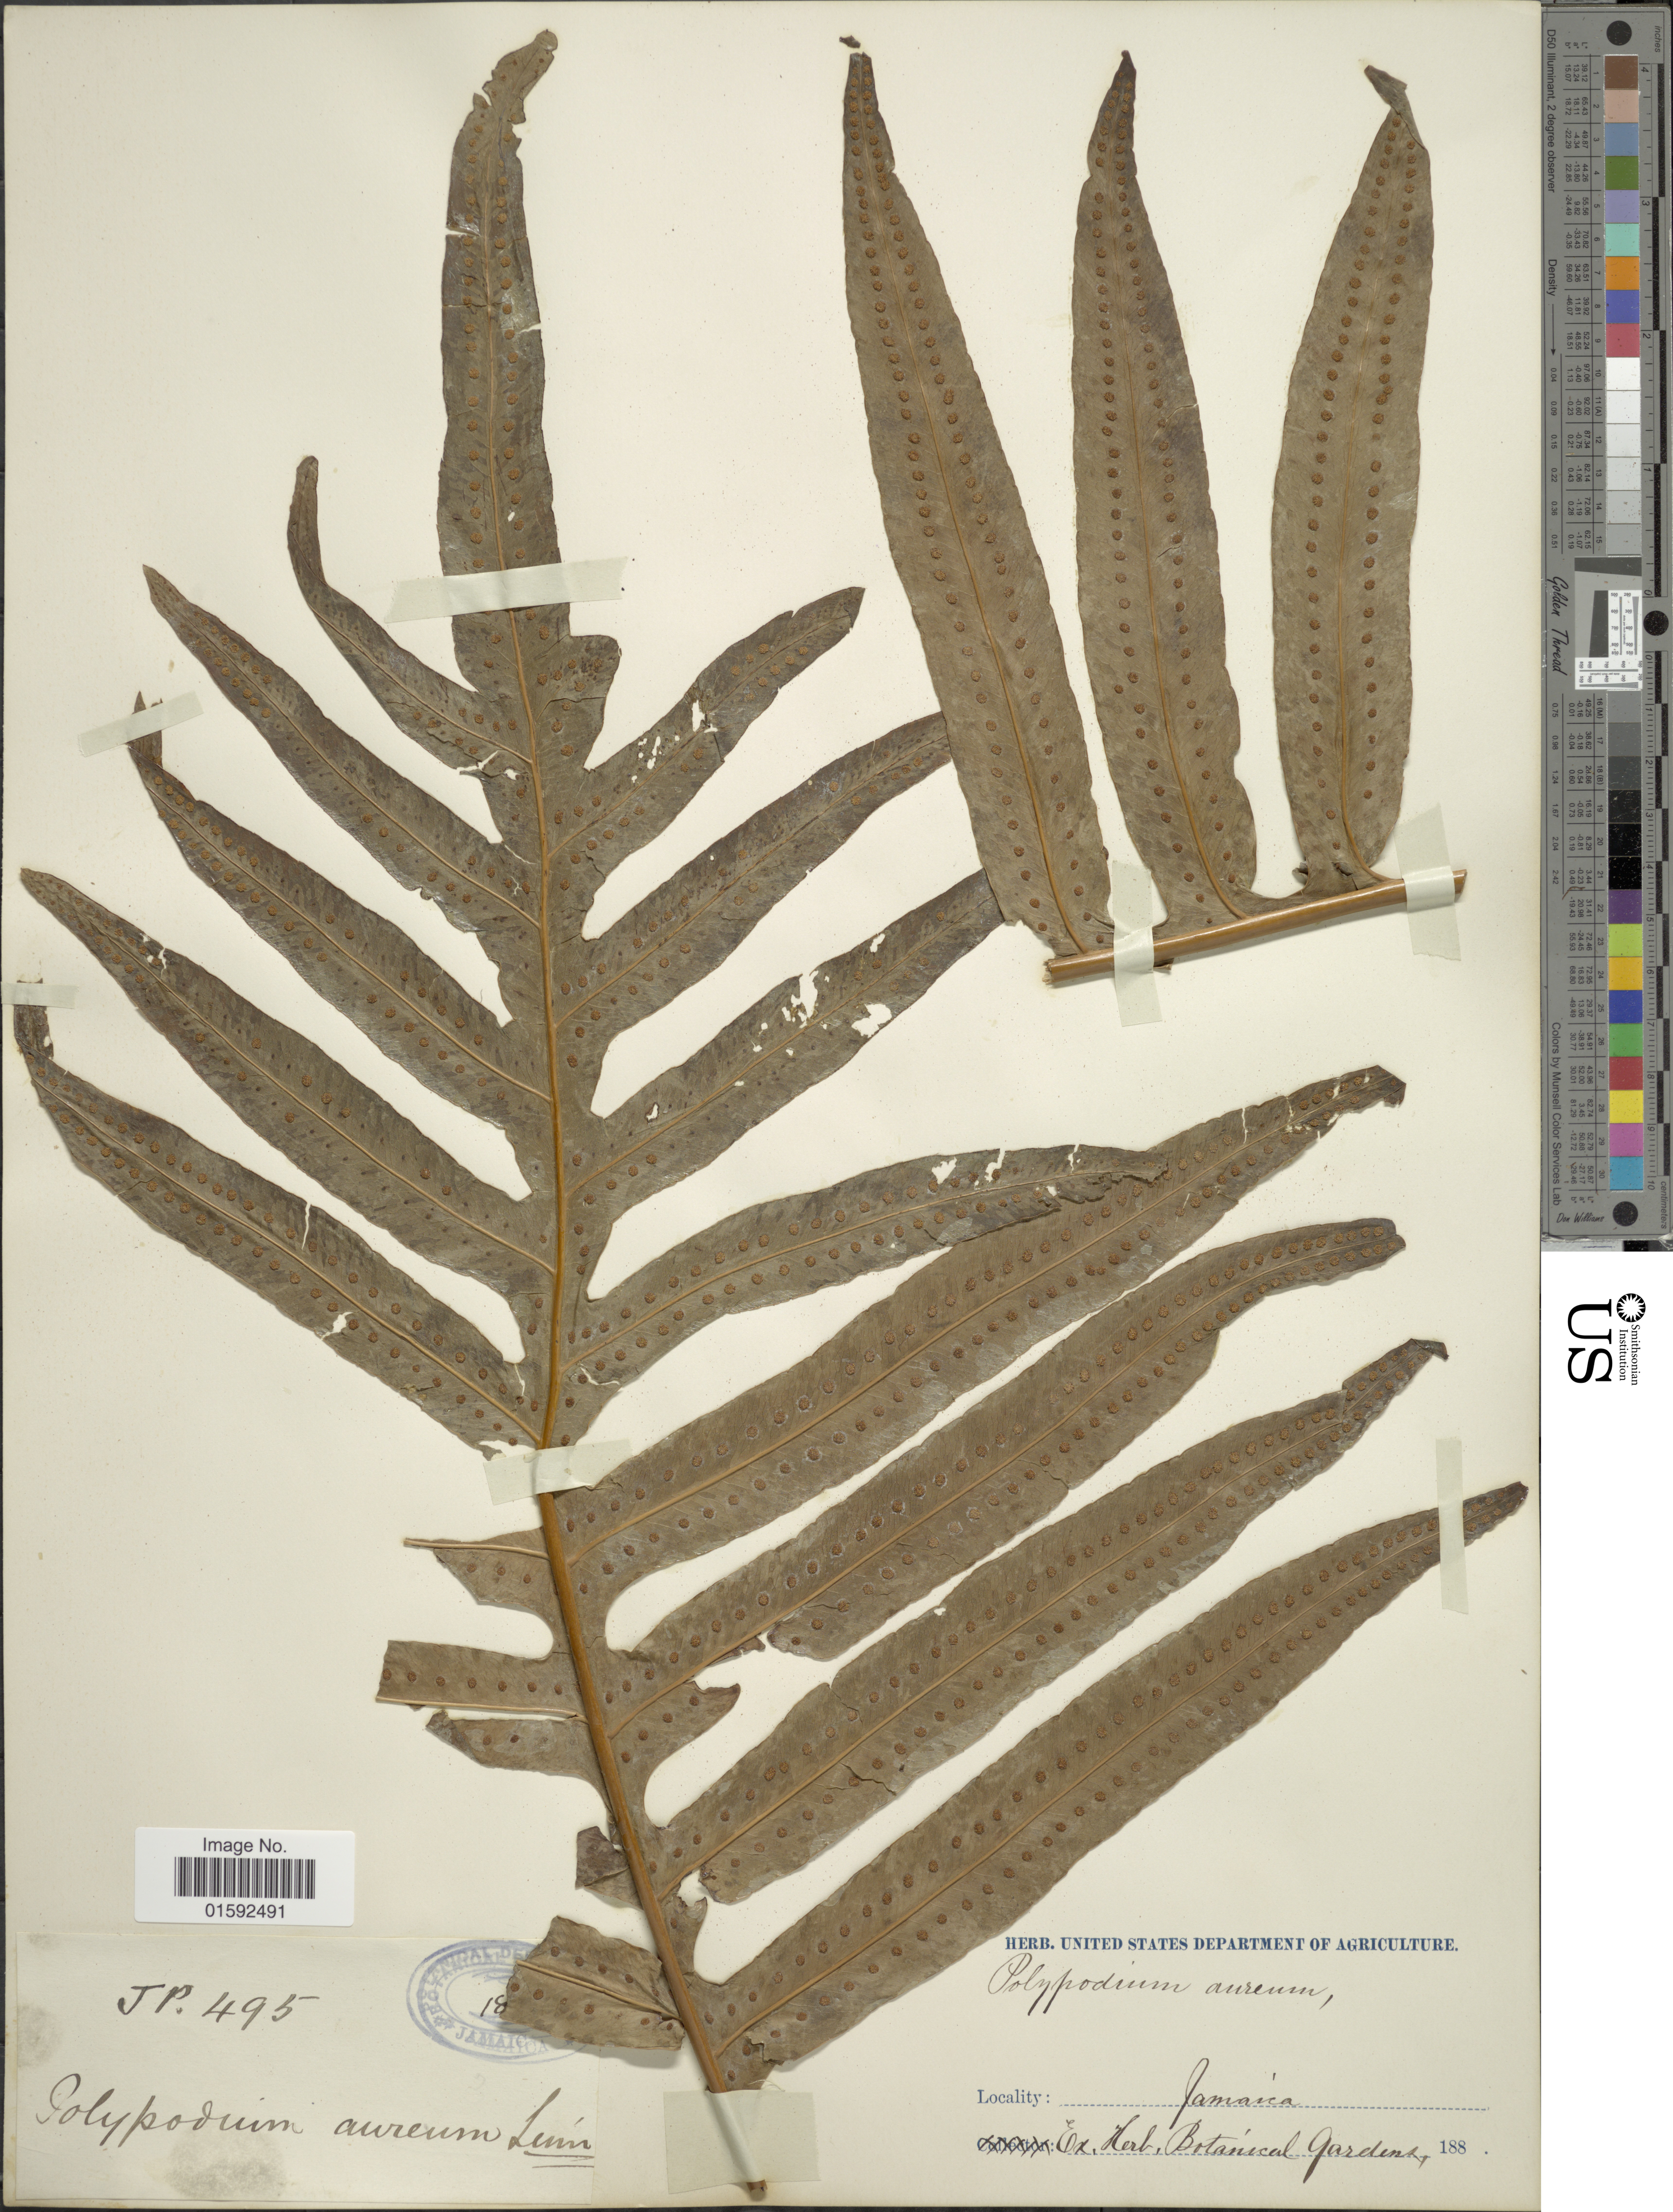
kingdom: Plantae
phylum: Tracheophyta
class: Polypodiopsida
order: Polypodiales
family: Polypodiaceae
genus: Phlebodium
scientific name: Phlebodium pseudoaureum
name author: (Cav.) Lellinger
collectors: J.P.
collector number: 495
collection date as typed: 188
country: Jamaica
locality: Jamaica.